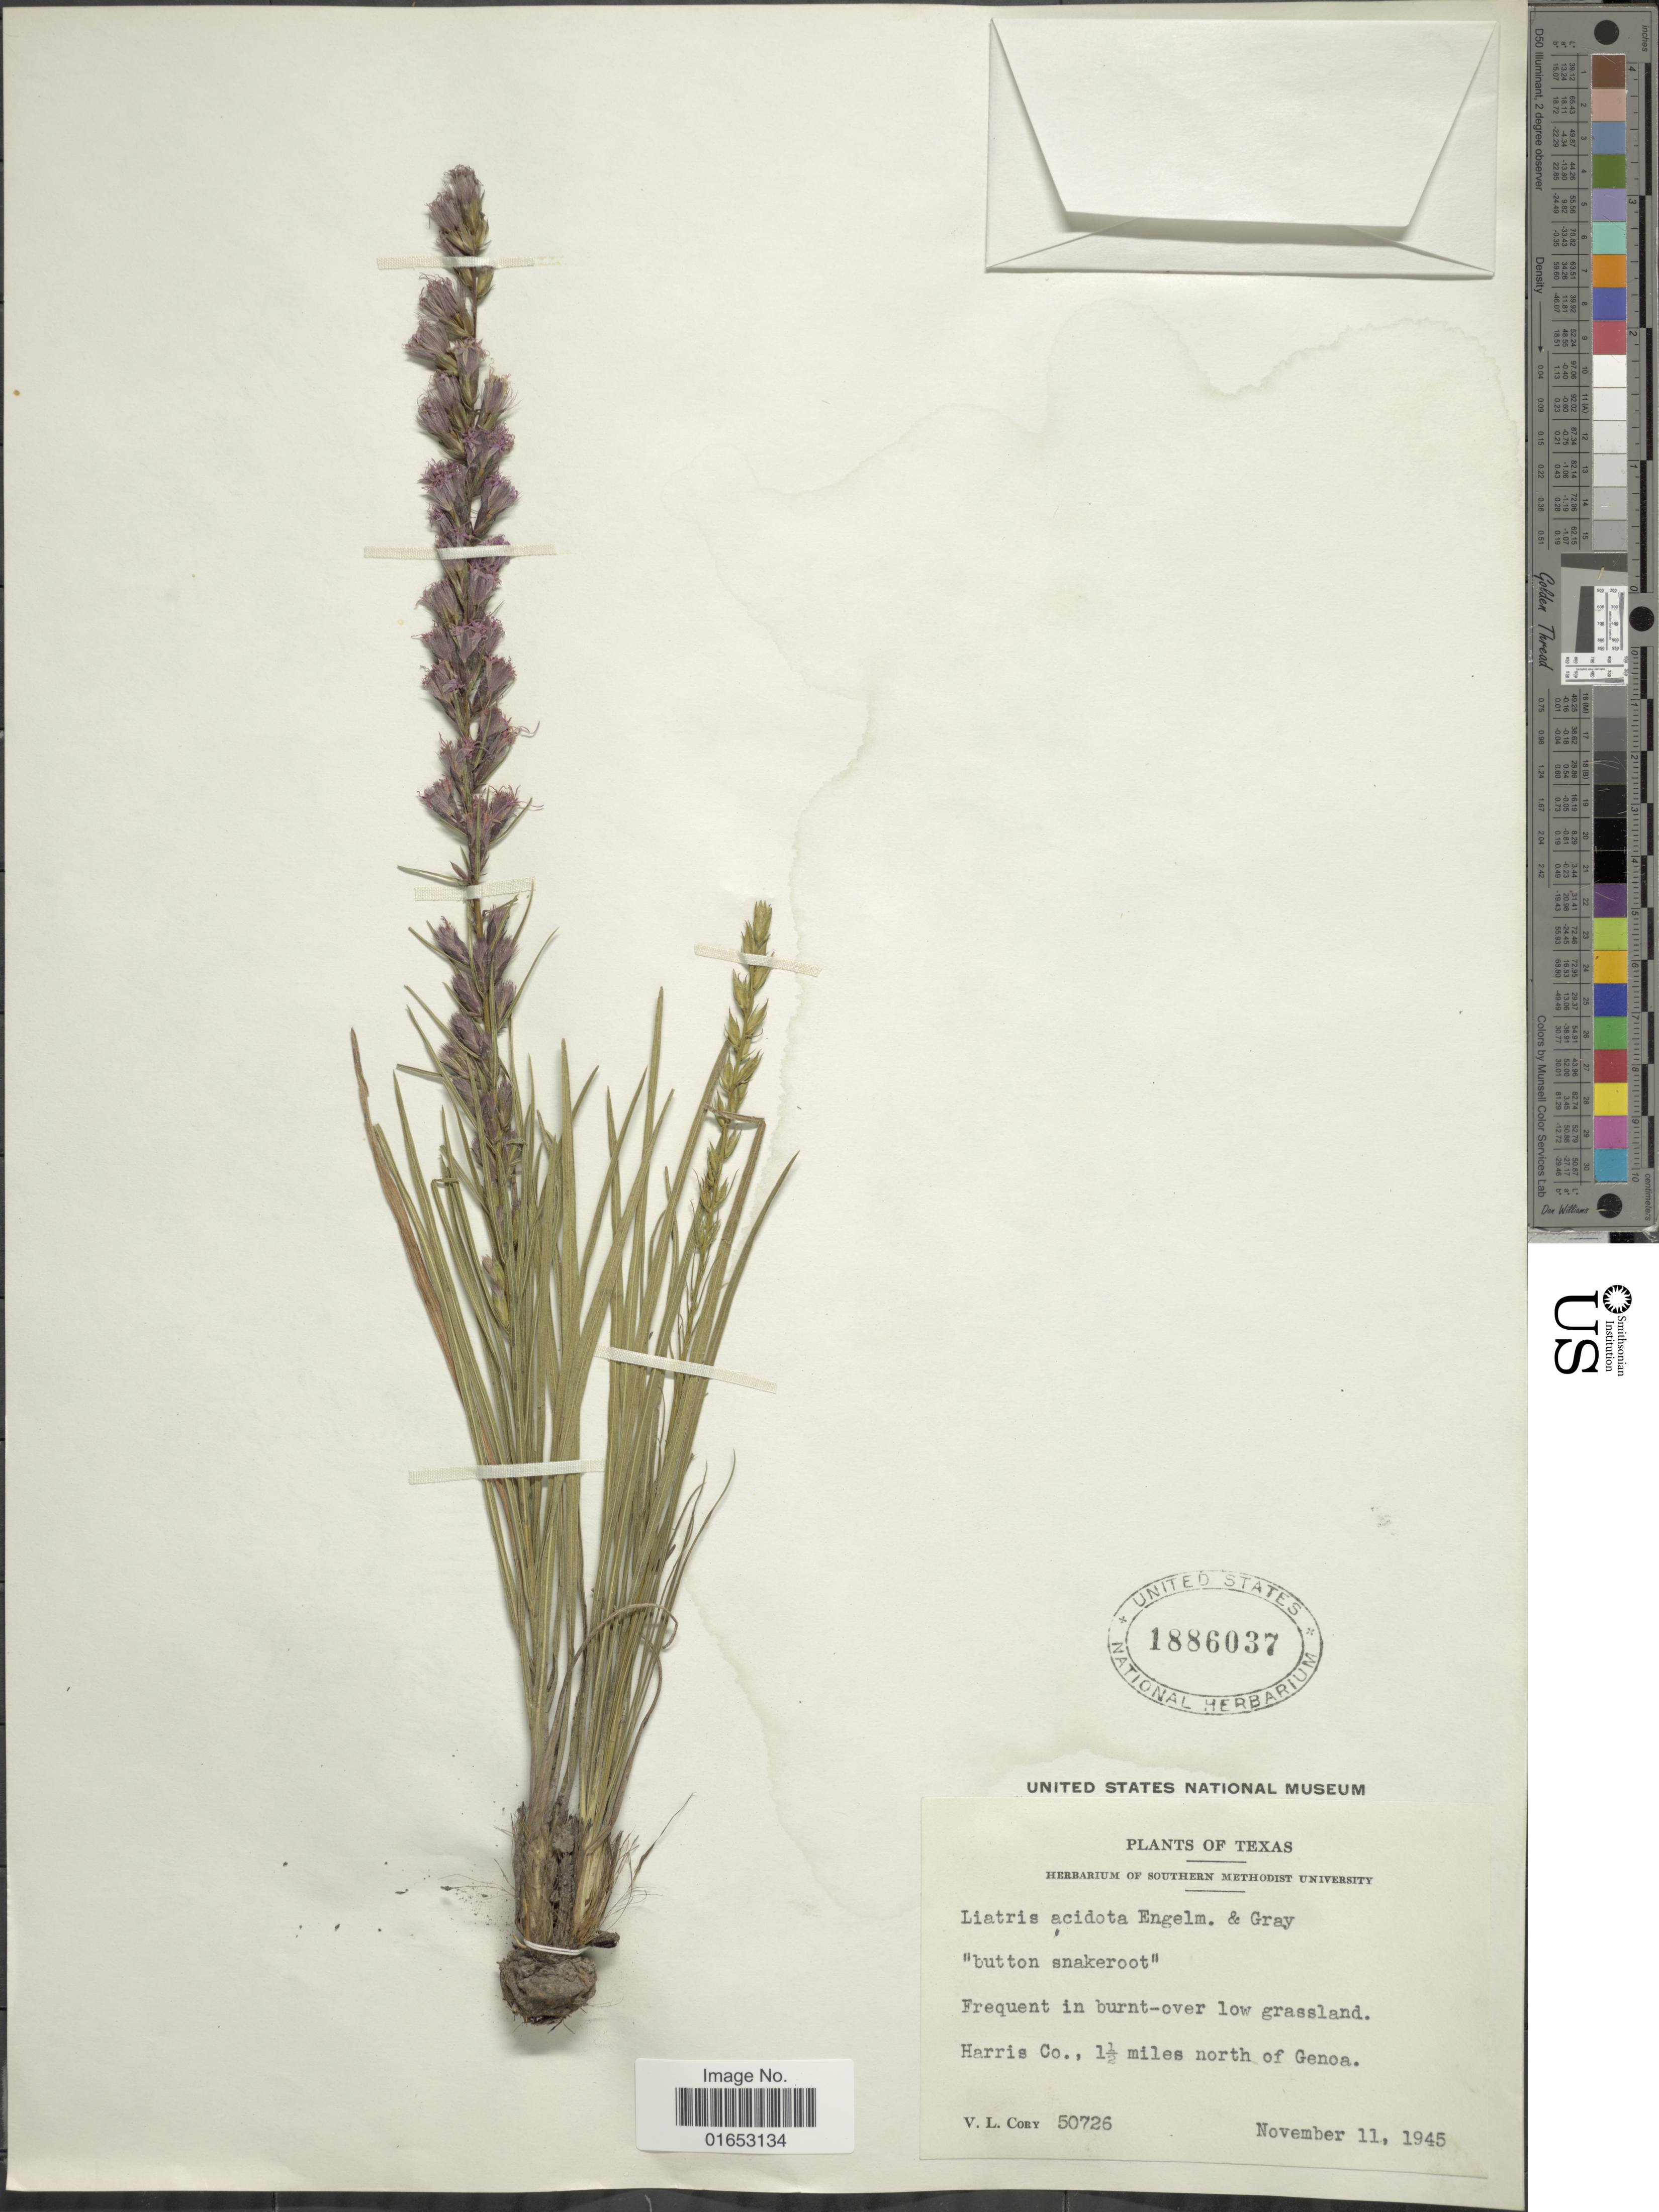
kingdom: Plantae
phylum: Tracheophyta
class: Magnoliopsida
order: Asterales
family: Asteraceae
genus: Liatris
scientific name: Liatris acidota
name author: Engelm. & A. Gray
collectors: V. Cory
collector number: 50726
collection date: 1945-11-11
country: United States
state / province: Texas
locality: button snakeroot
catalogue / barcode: US 1886037